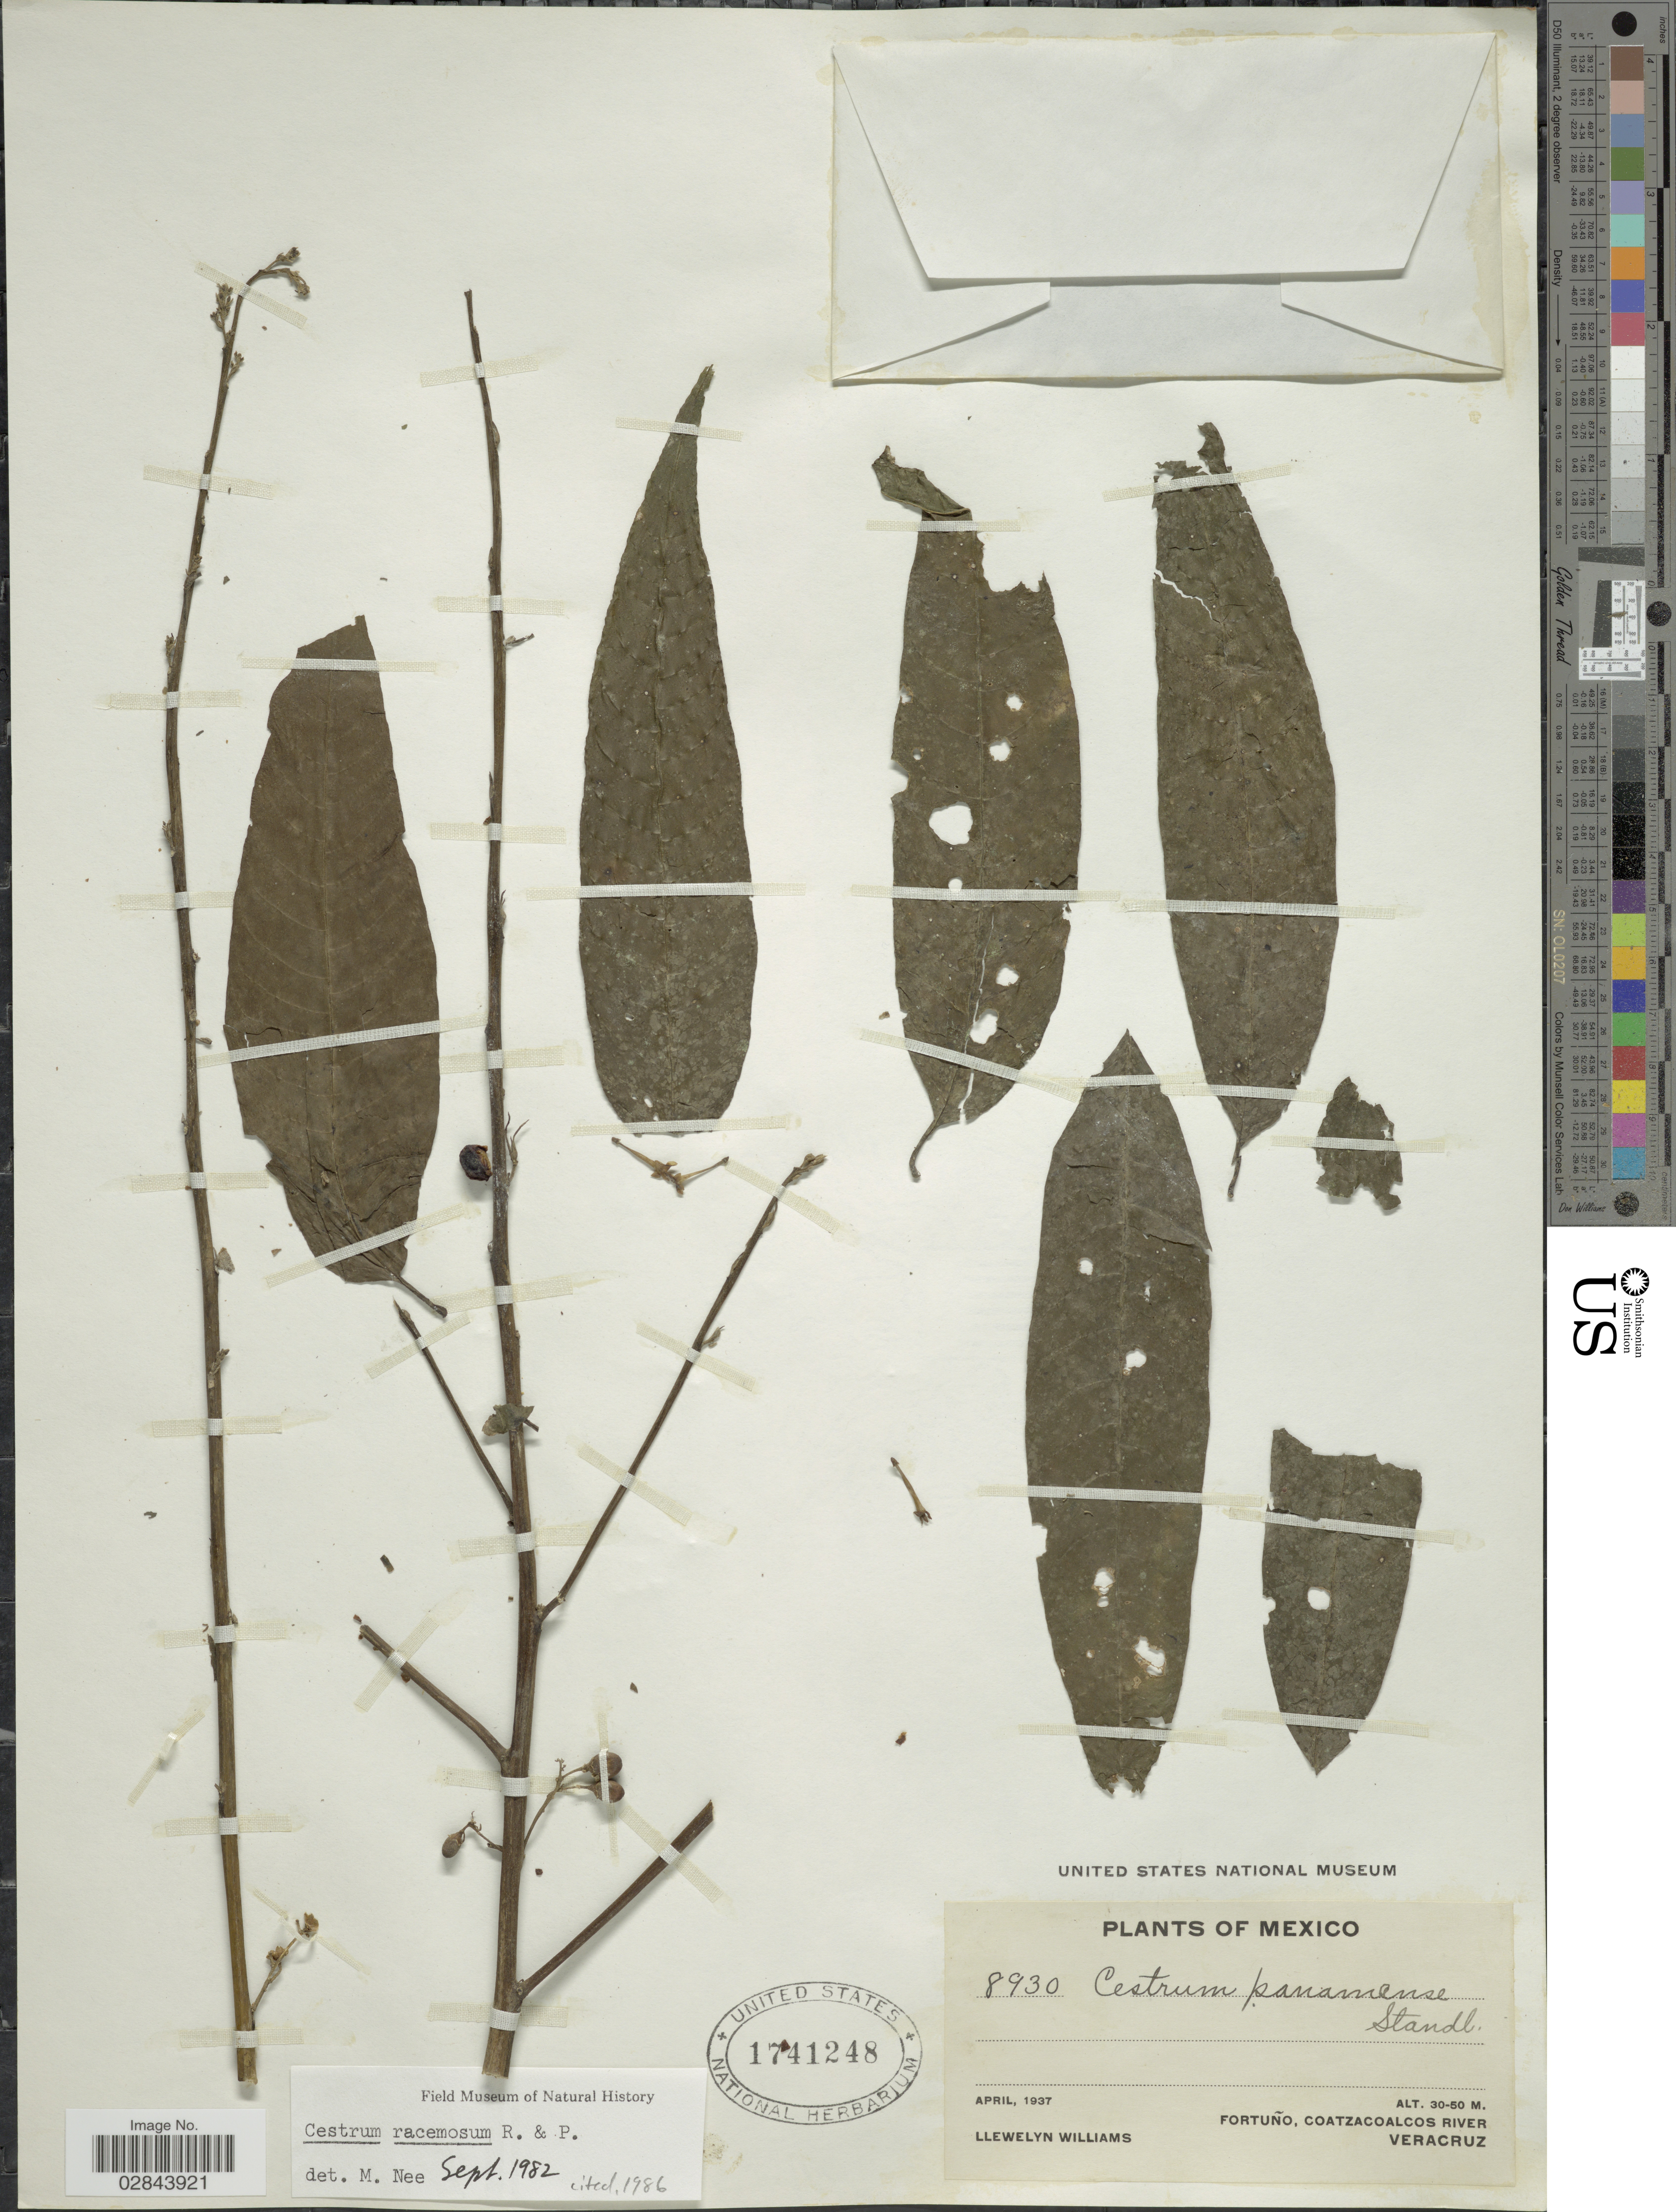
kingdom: Plantae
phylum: Tracheophyta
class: Magnoliopsida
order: Solanales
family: Solanaceae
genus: Cestrum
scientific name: Cestrum racemosum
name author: Ruiz & Pav.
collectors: Ll. Williams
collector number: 8930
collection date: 1937-04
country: Mexico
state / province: Veracruz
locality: Fortuño, Coatzacoalcos River. Veracruz.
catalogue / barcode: US 1741248